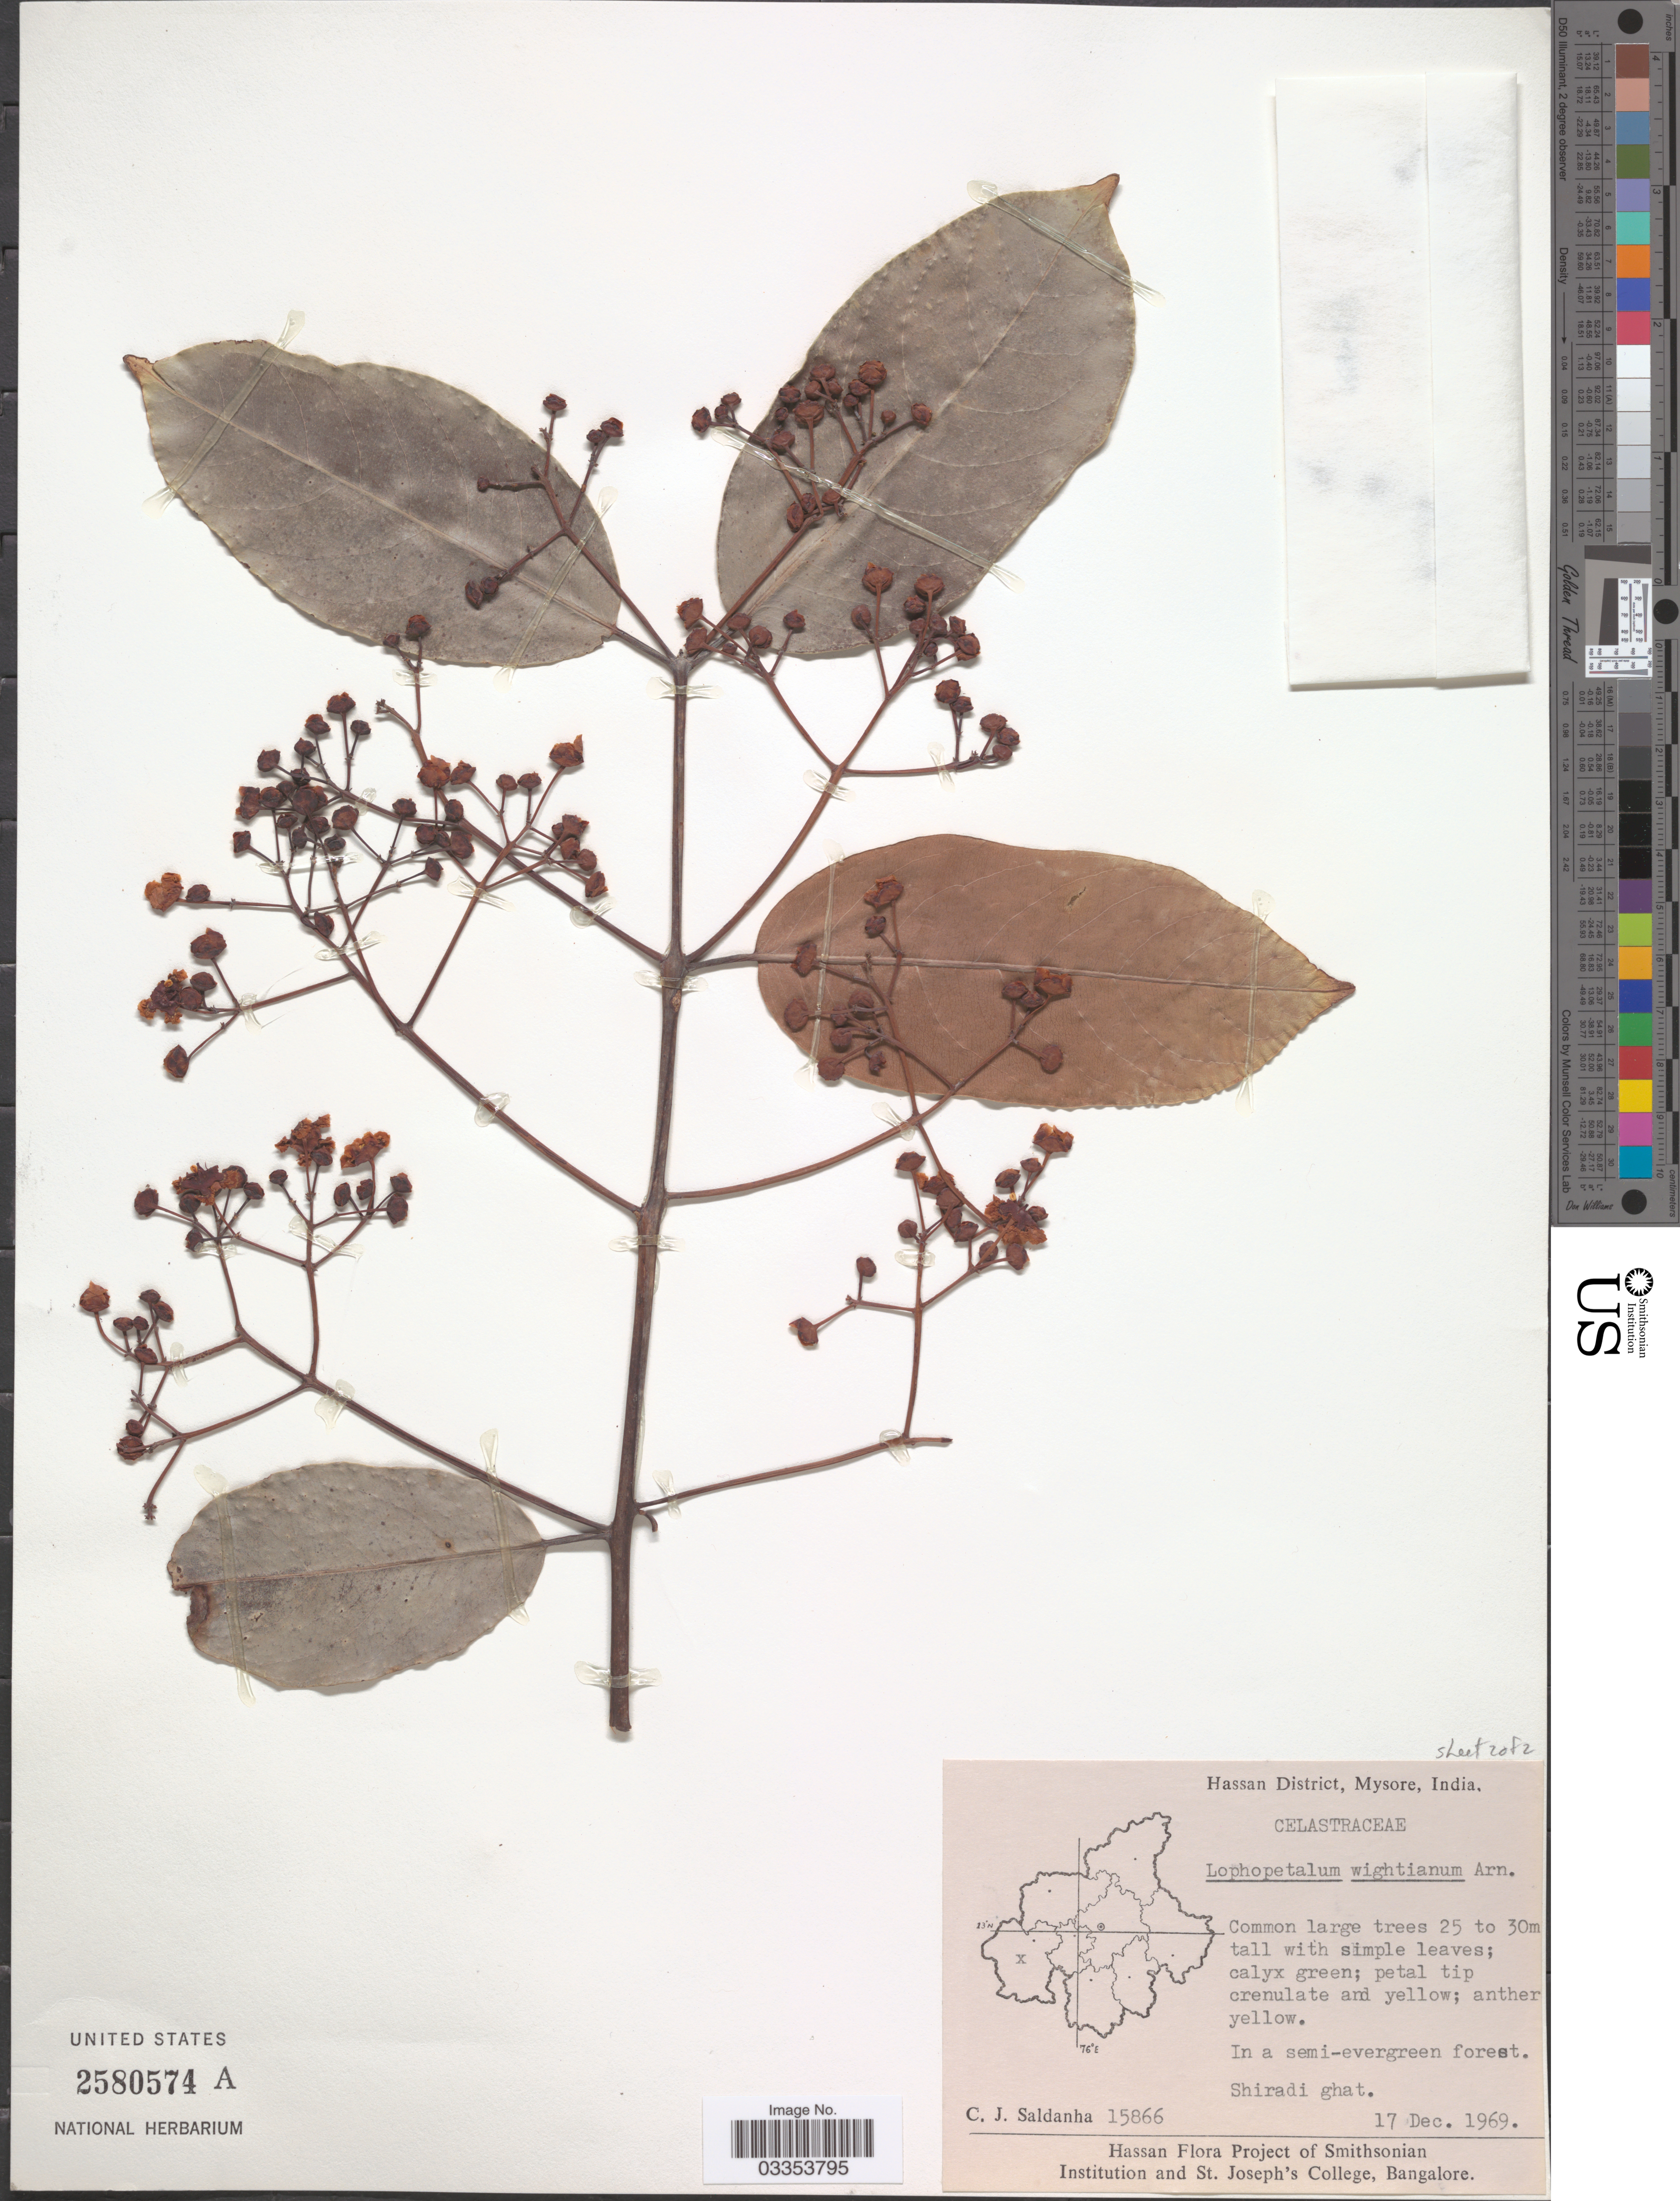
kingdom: Plantae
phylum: Tracheophyta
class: Magnoliopsida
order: Celastrales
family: Celastraceae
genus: Lophopetalum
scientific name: Lophopetalum wightianum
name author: Arn.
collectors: C. J. Saldanha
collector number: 15866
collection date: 1969-12-17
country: India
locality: Hassan District, Mysore. Shiradi ghat.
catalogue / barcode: US 2580574A